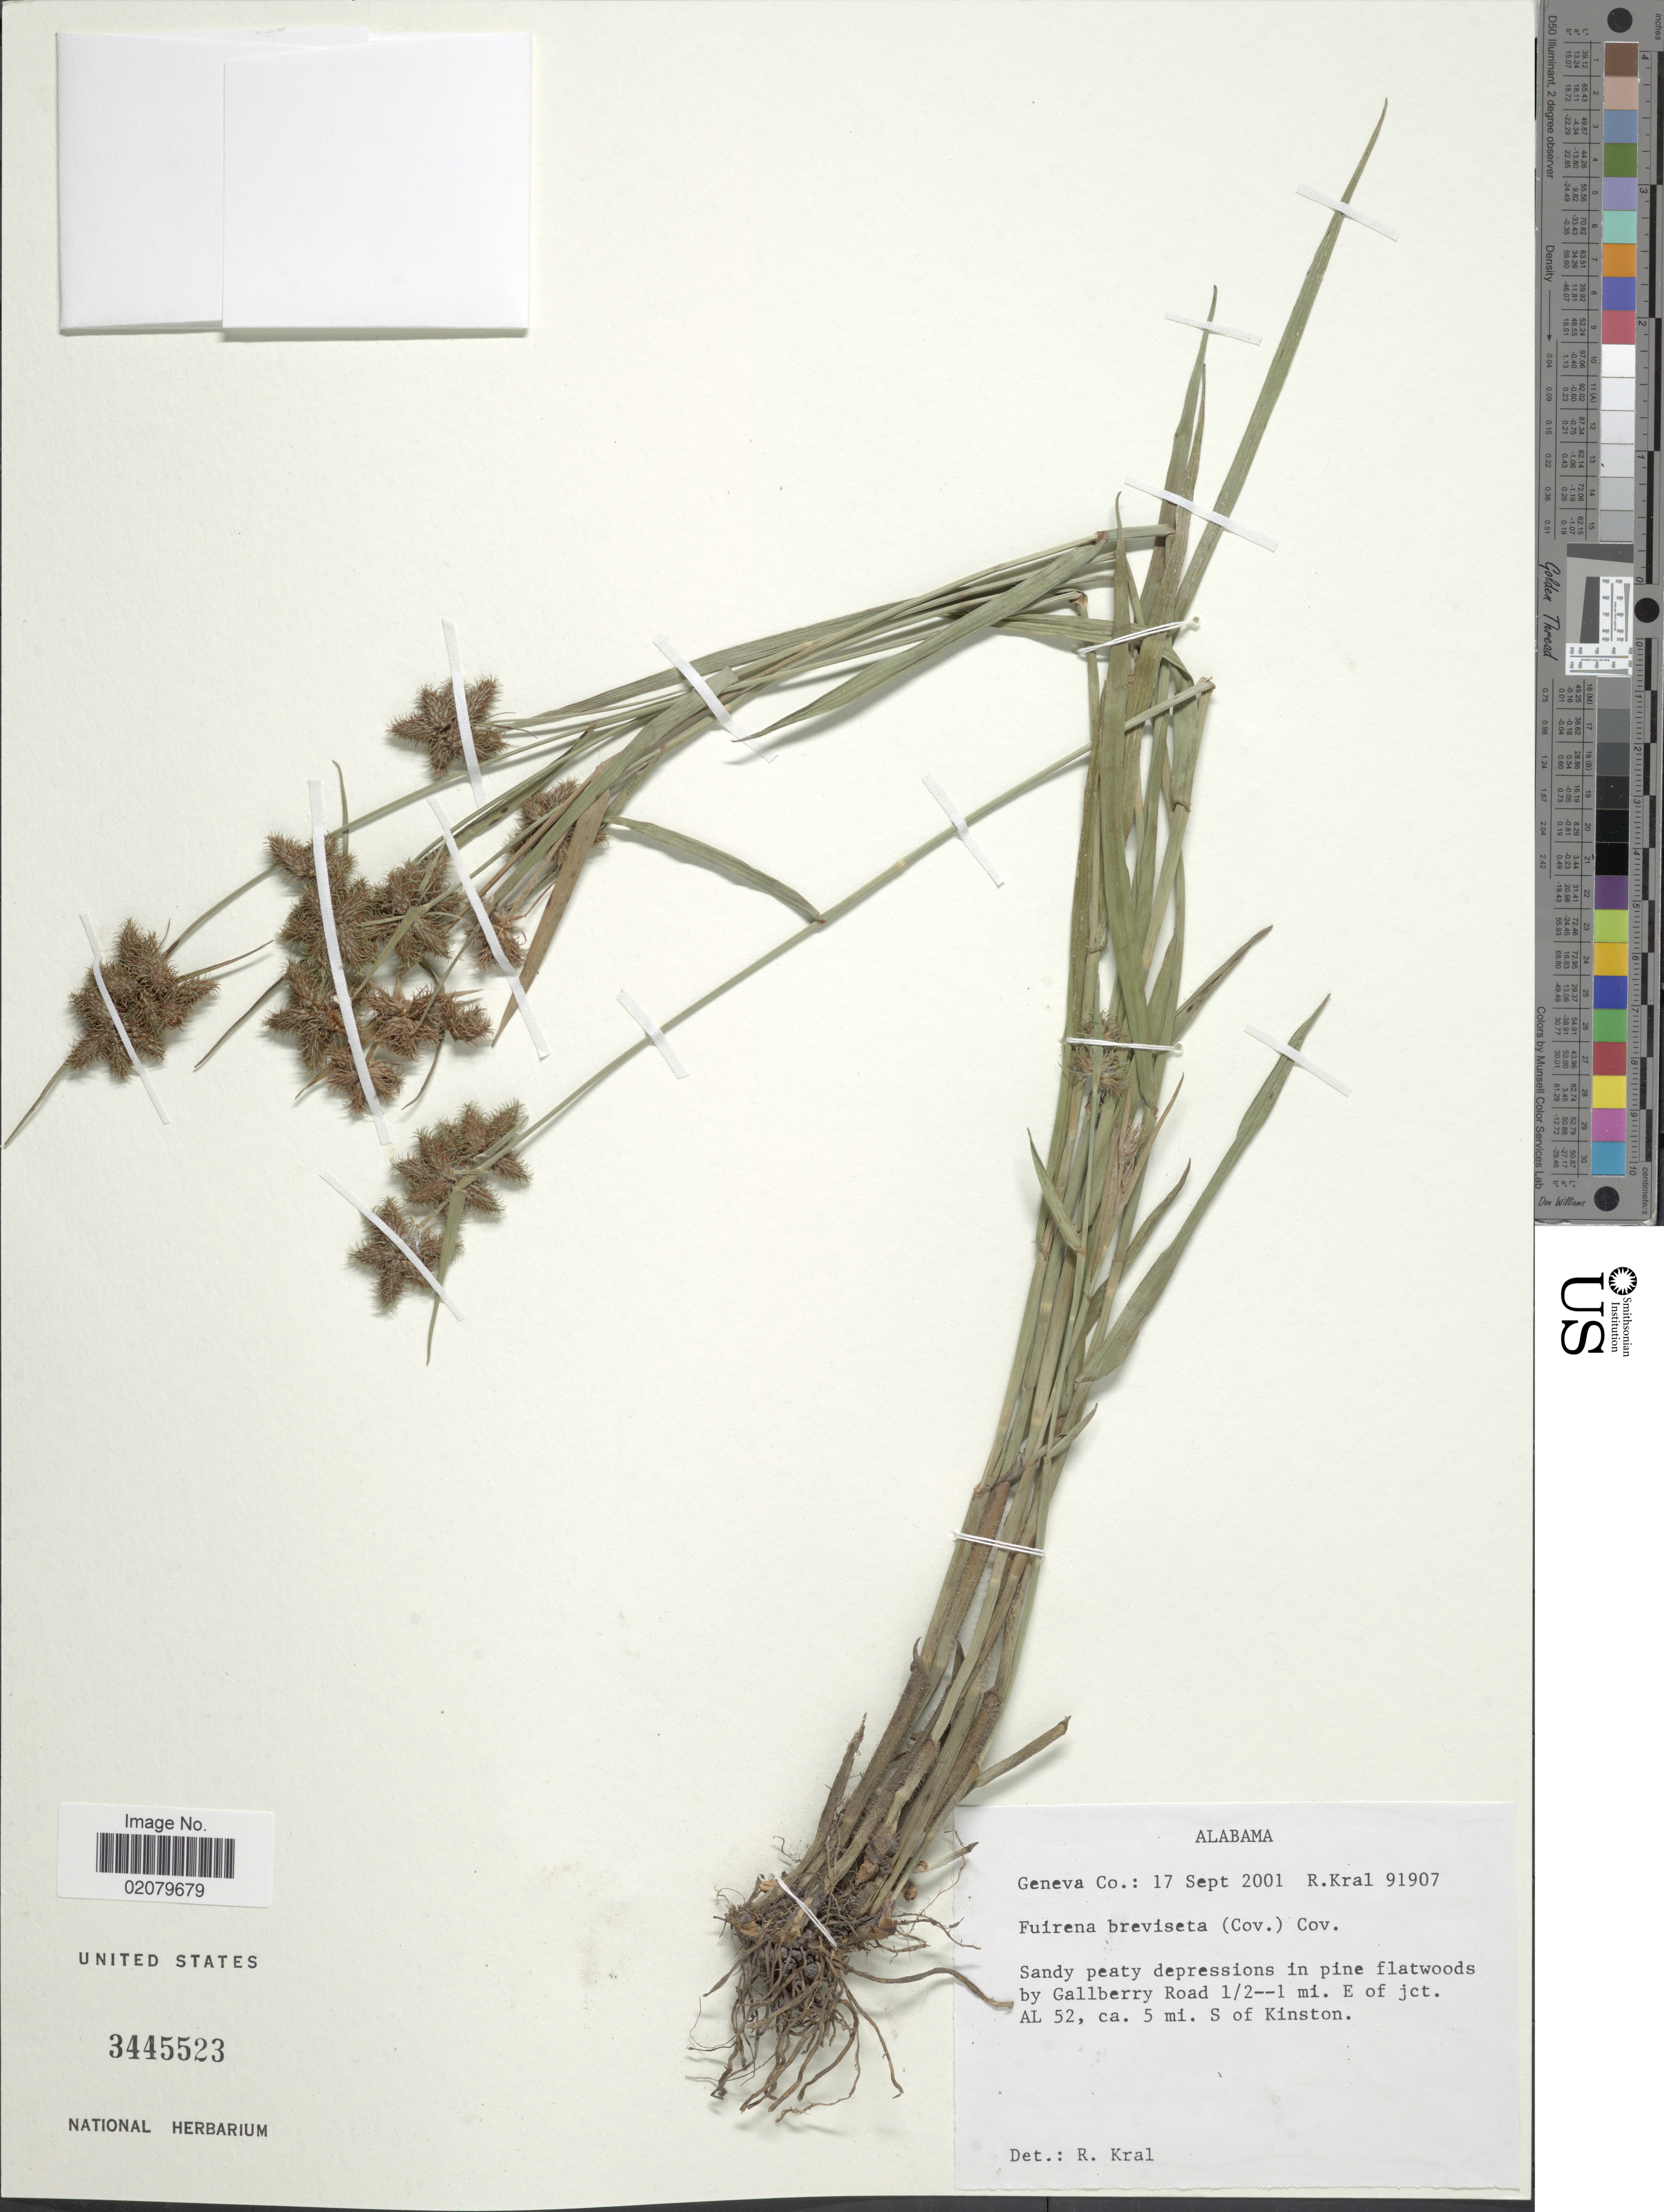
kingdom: Plantae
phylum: Tracheophyta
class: Liliopsida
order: Poales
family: Cyperaceae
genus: Fuirena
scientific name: Fuirena breviseta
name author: (Coville) Coville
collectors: R. Kral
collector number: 91907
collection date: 2001-09-19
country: United States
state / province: Alabama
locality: Geneva Co., Gallberry Road 1/2--1 mi. E of jct. AL 52, ca. 5 mi. S of Kinston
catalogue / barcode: US 3445523